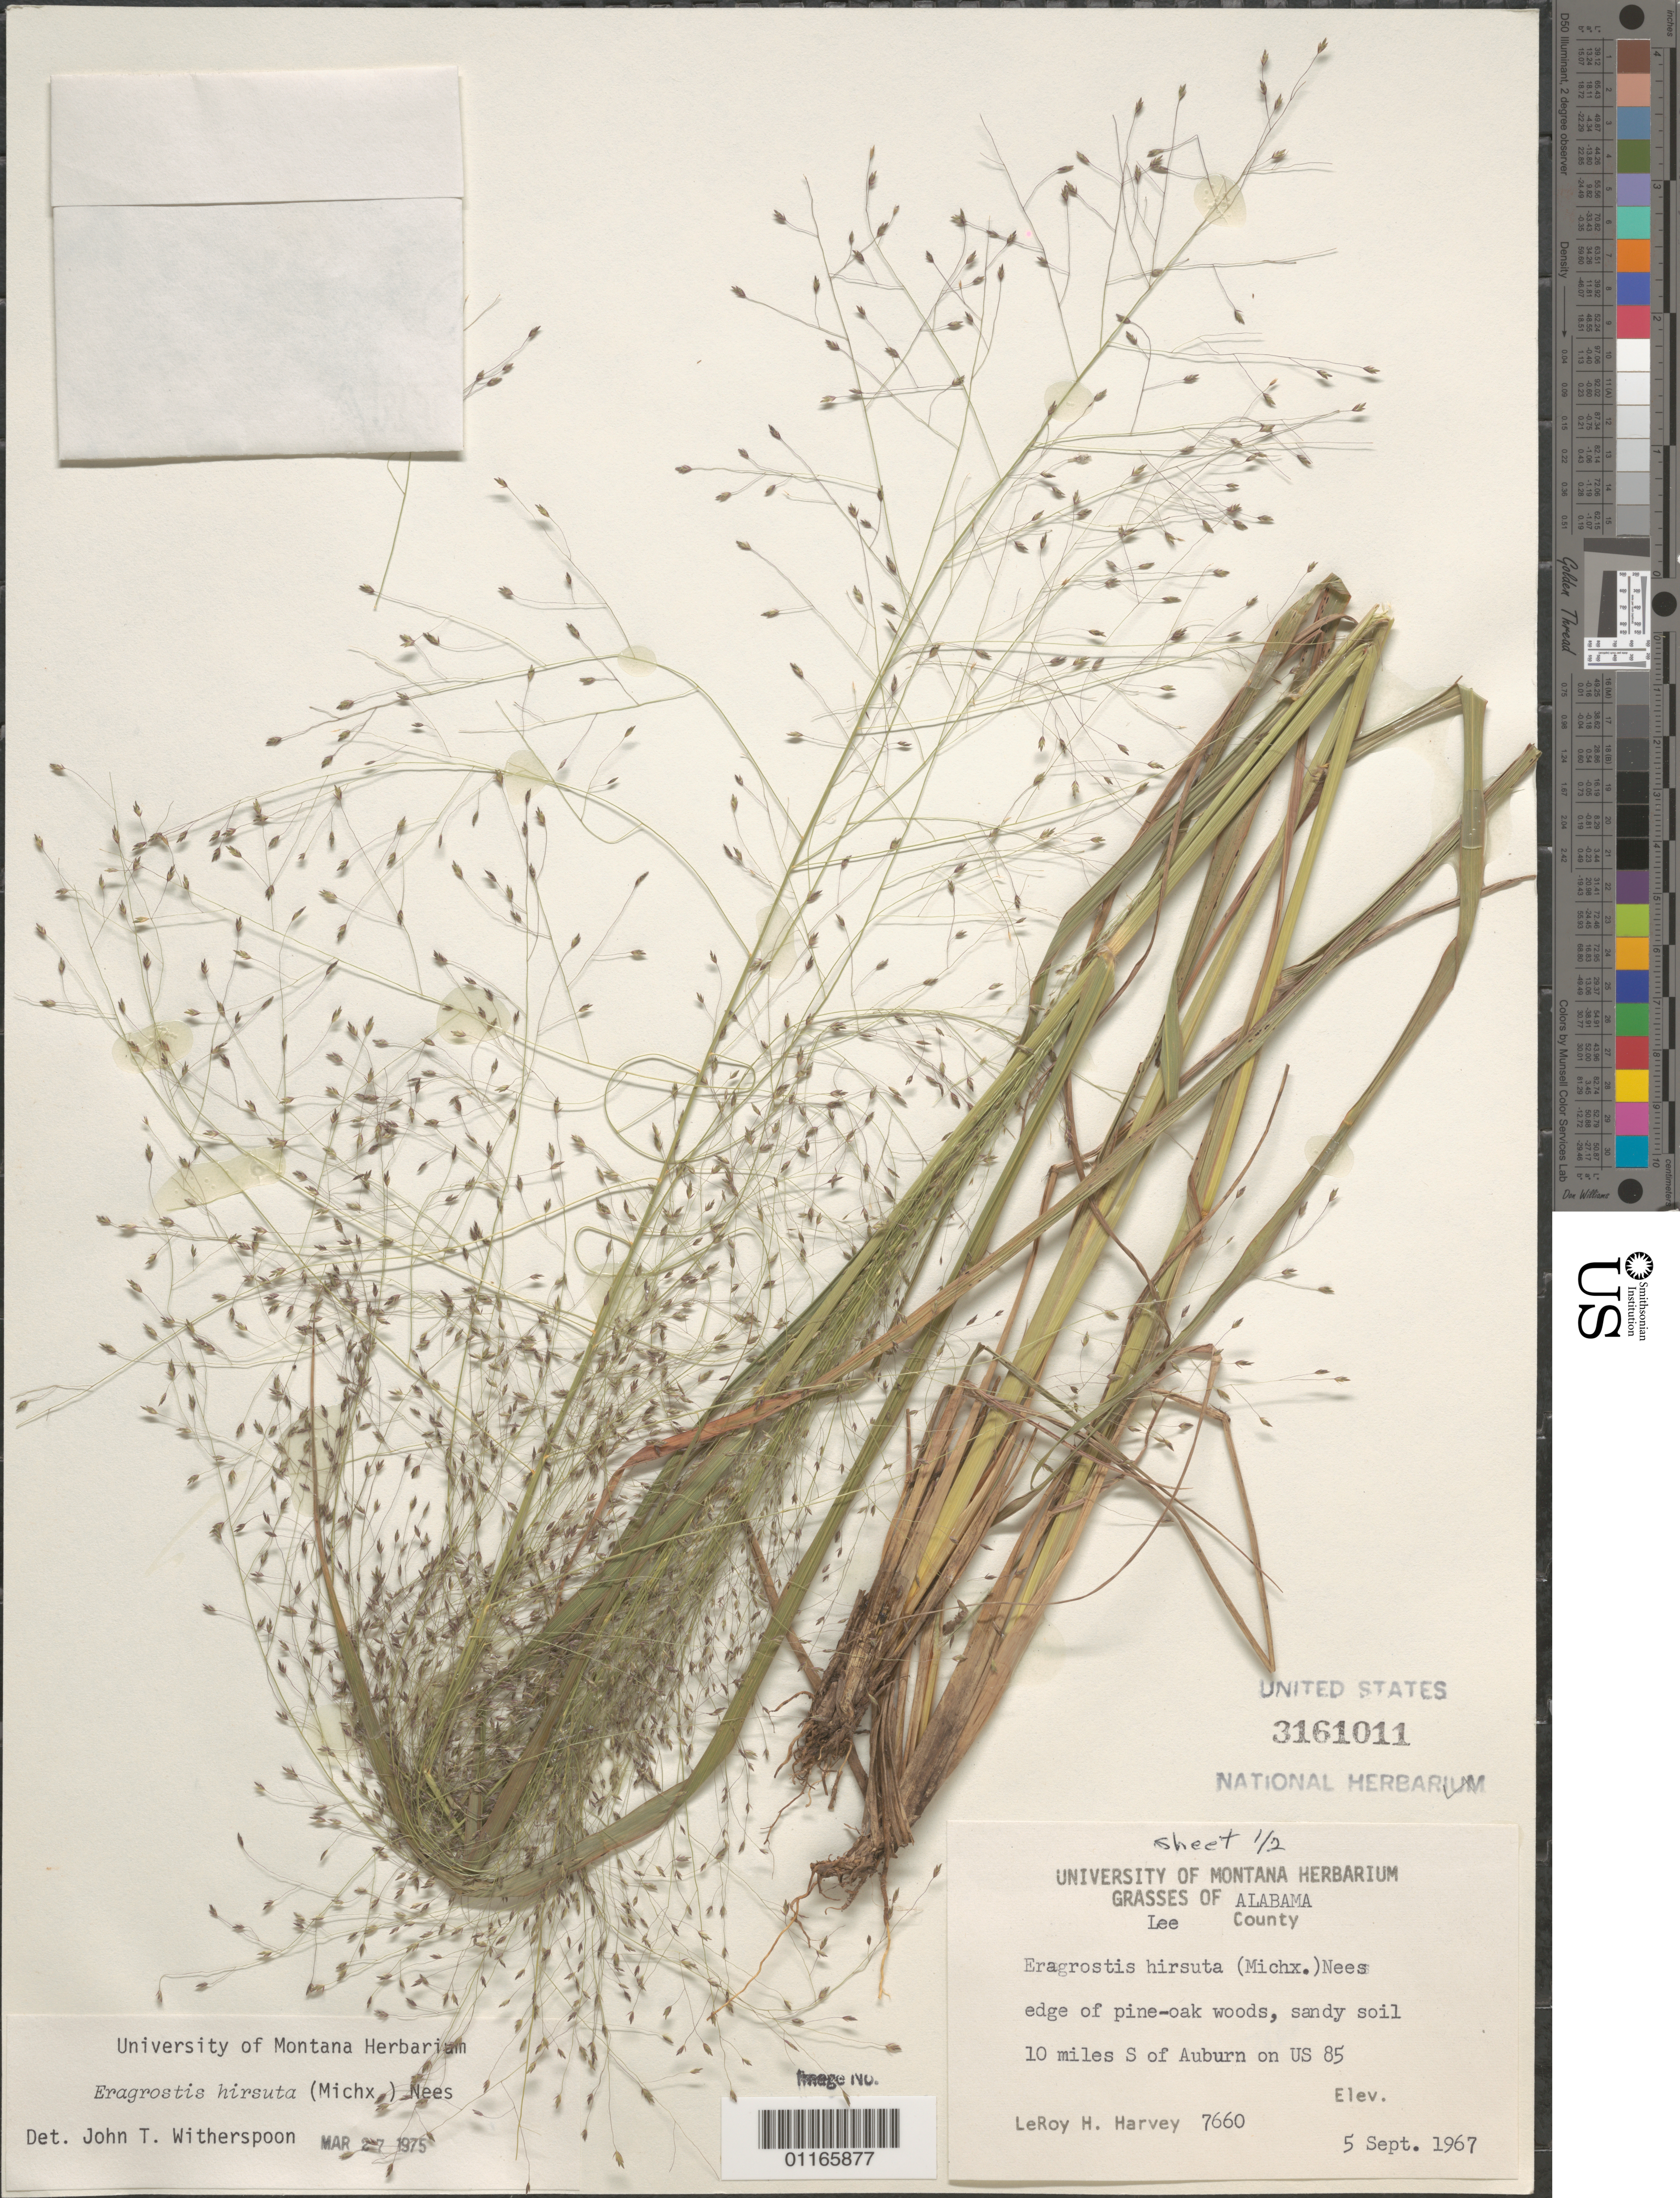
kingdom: Plantae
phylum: Tracheophyta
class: Liliopsida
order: Poales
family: Poaceae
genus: Eragrostis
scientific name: Eragrostis hirsuta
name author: (Michx.) Nees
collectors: L. H. Harvey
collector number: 7660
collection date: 1967-09-05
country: United States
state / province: Alabama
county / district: Lee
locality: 10 miles S of Auburn on US 85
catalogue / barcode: US 3161011